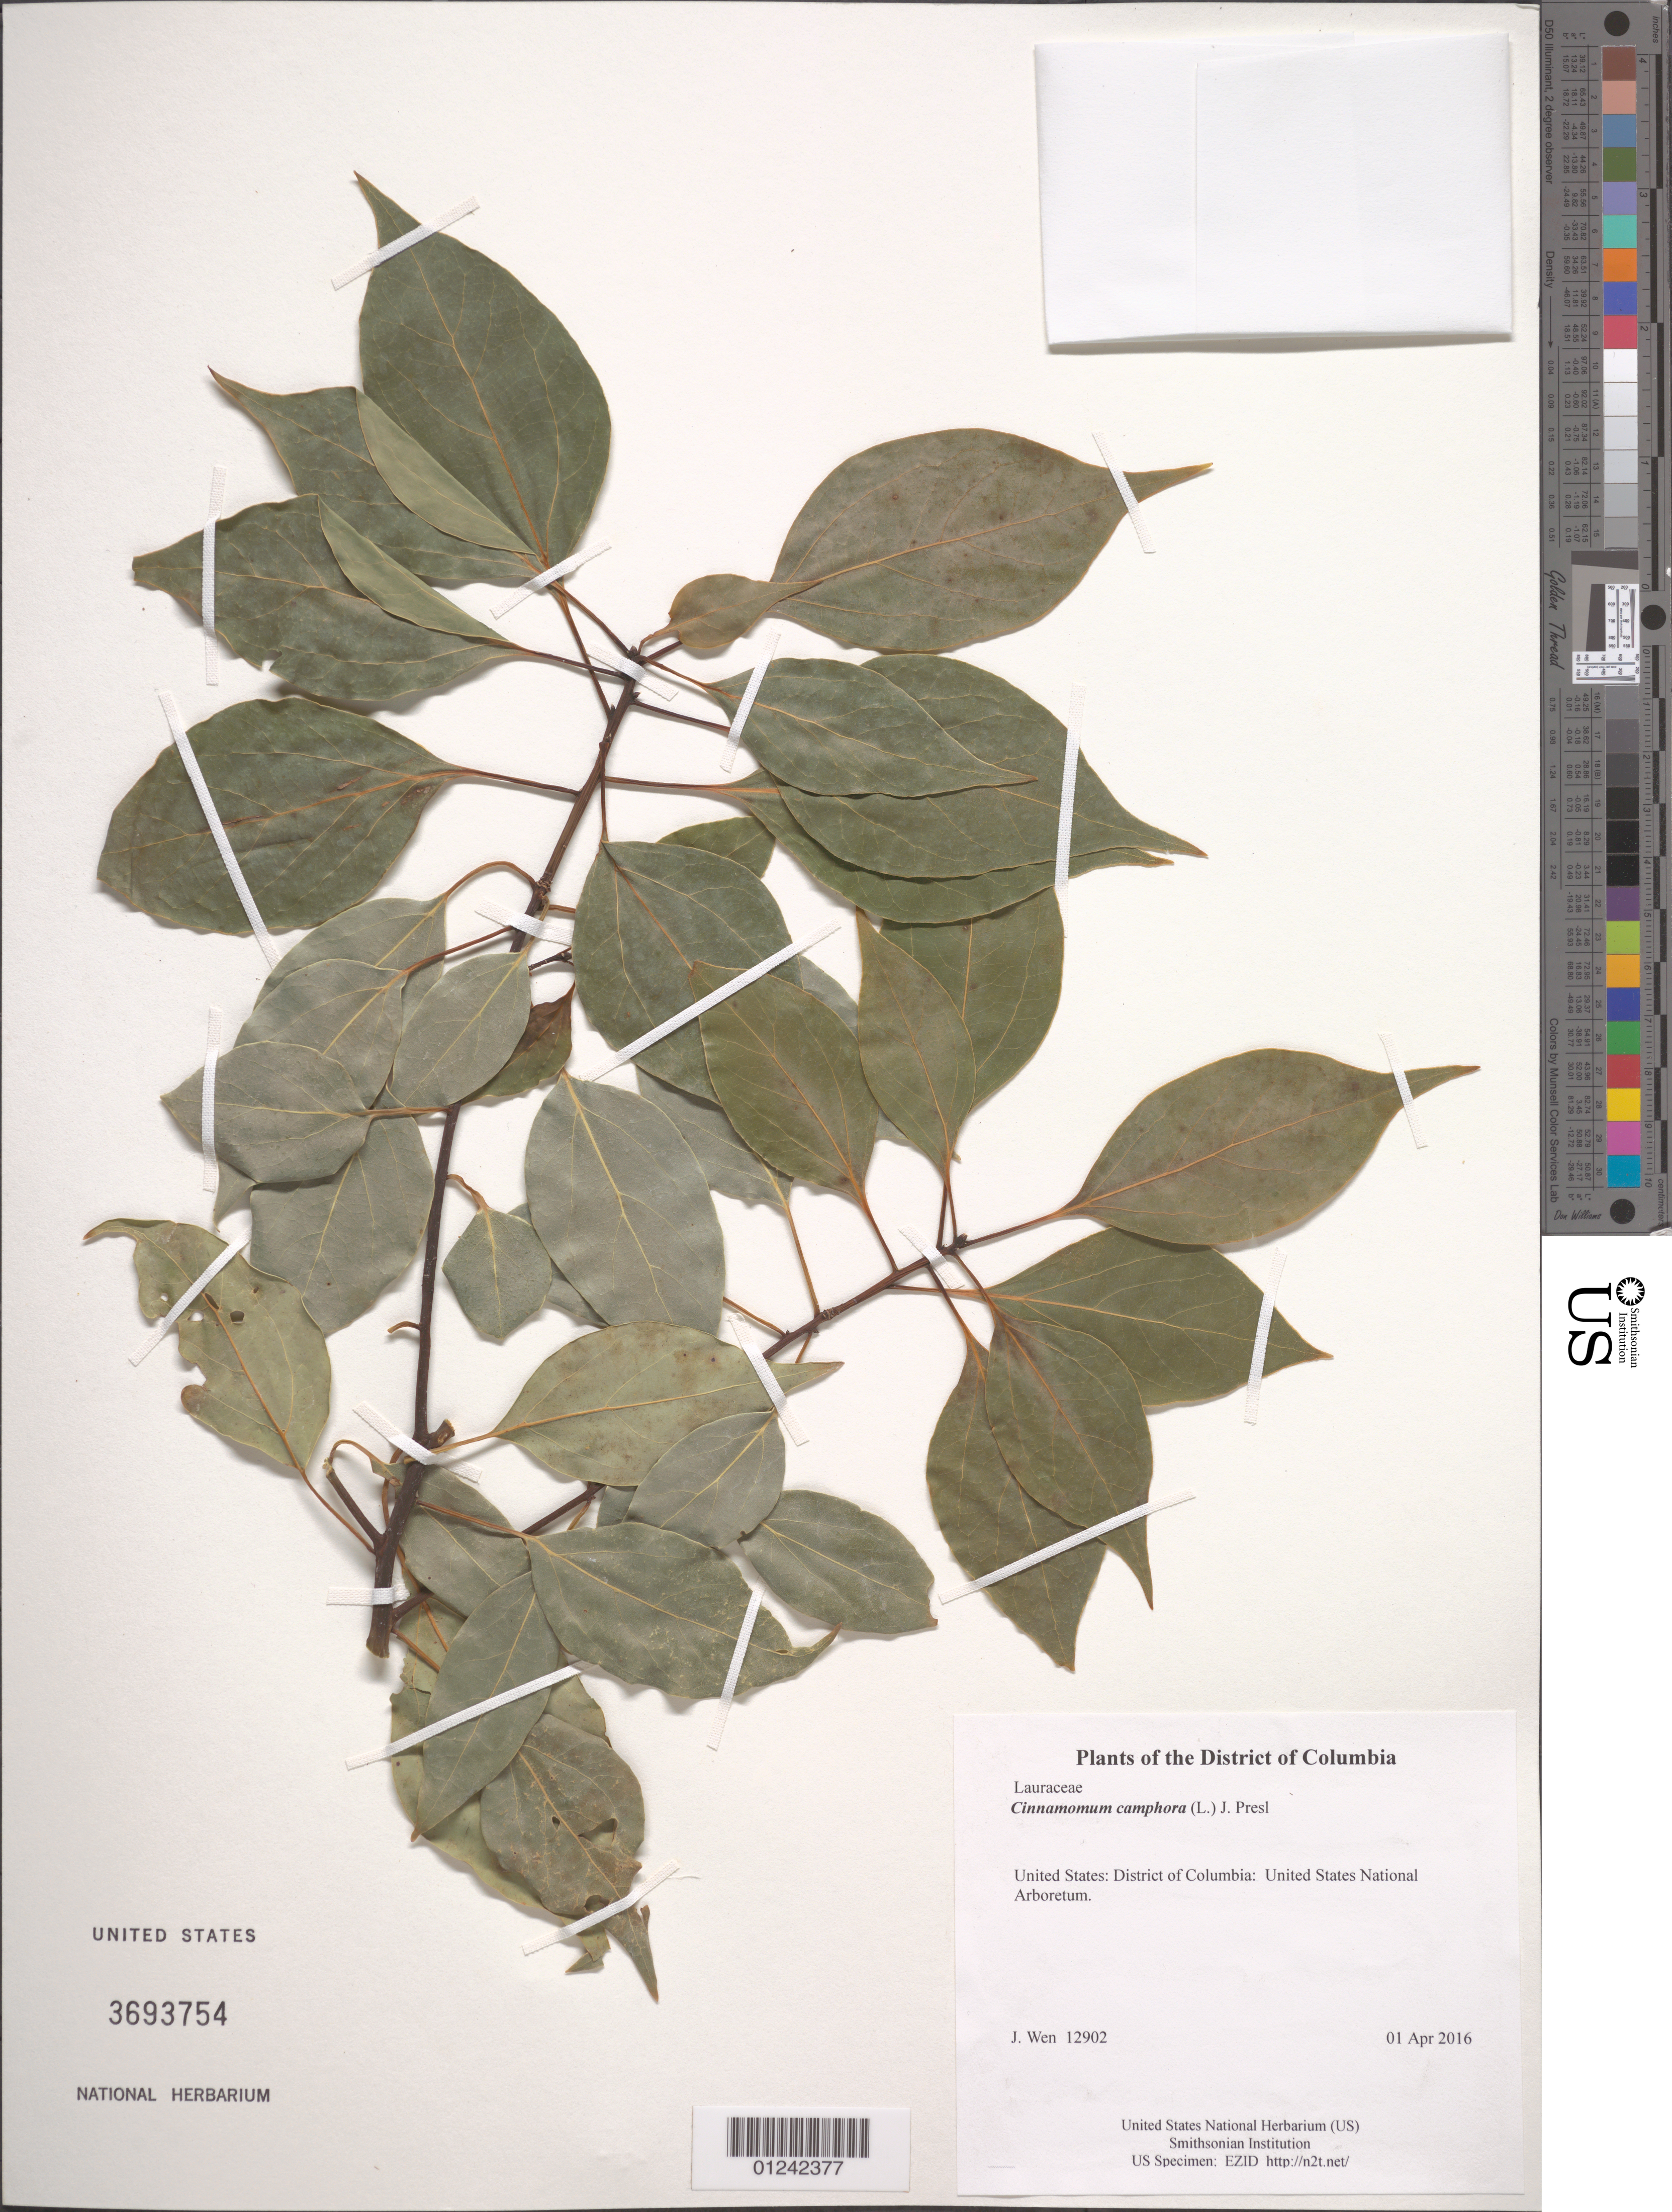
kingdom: Plantae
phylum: Tracheophyta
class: Magnoliopsida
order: Laurales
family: Lauraceae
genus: Cinnamomum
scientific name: Cinnamomum camphora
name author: (L.) J. Presl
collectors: J. Wen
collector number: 12902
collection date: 2016-04-01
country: United States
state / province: District of Columbia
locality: United States National Arboretum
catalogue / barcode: US 3693754